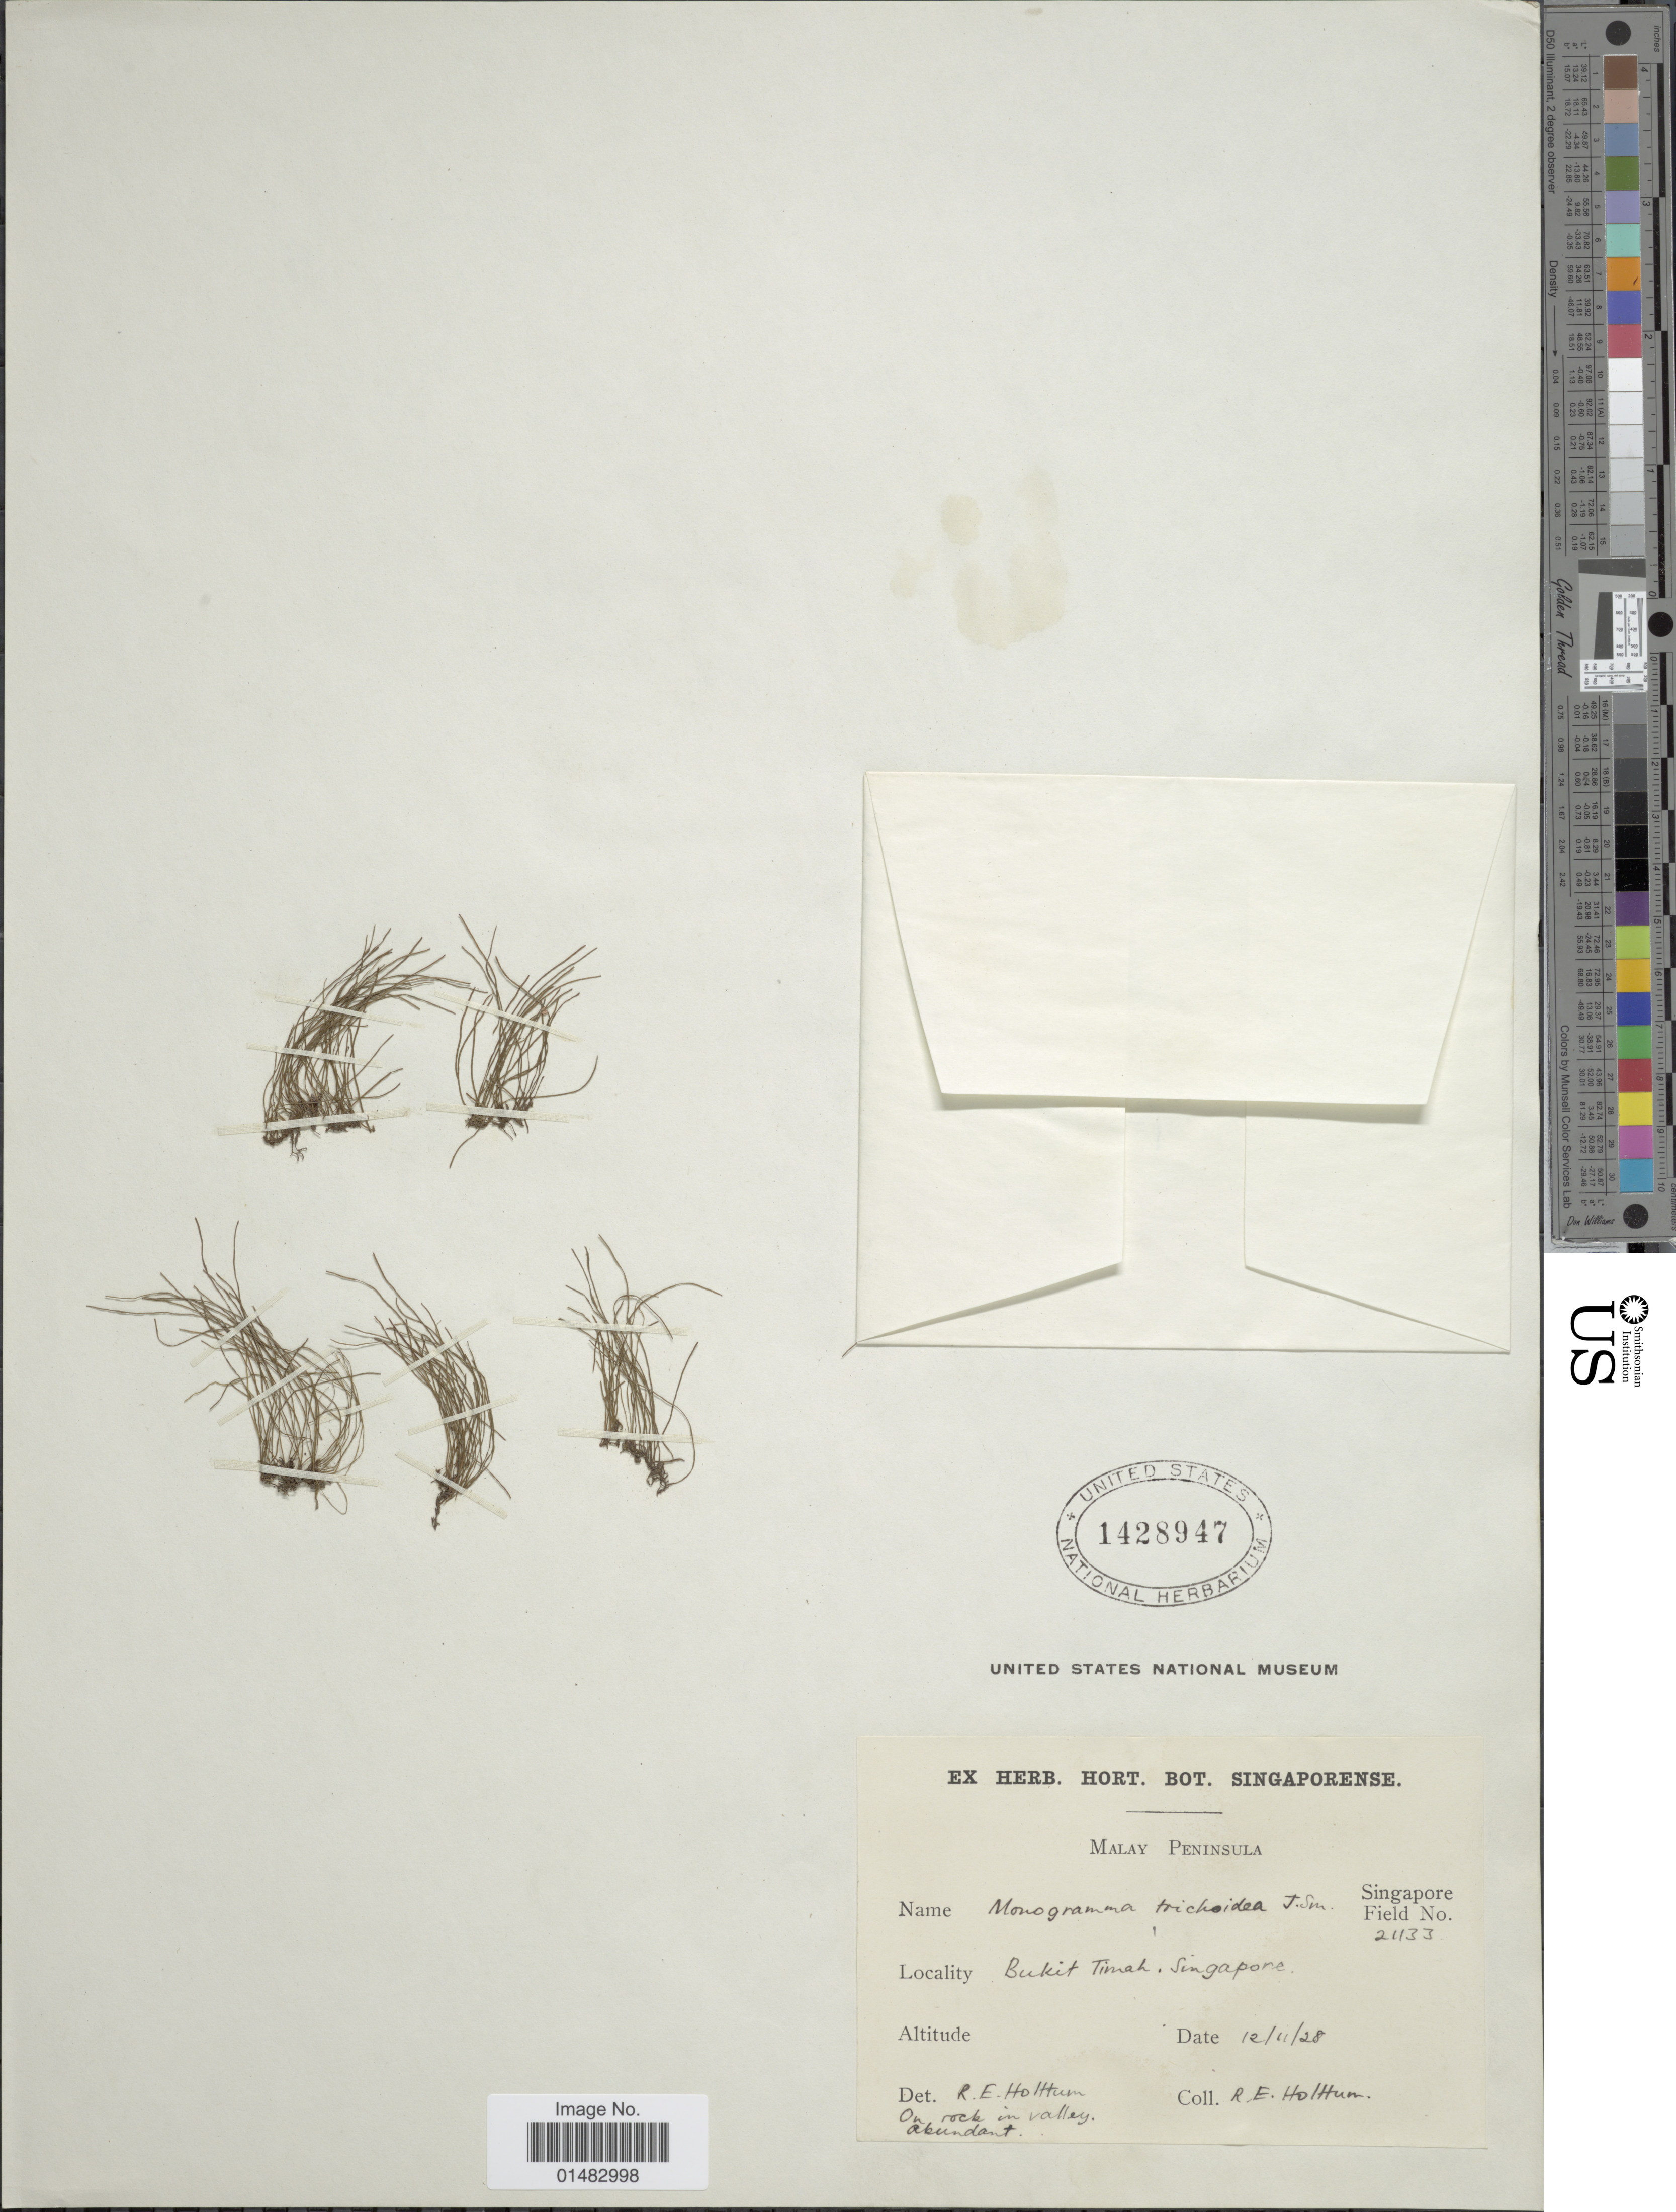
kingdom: Plantae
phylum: Tracheophyta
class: Polypodiopsida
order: Polypodiales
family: Pteridaceae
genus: Monogramma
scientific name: Monogramma trichoidea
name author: (Fée) Hook. & Baker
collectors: R. E. Holttum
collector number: Singapore Field 21133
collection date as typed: Transcribed d/m/y: 12/11/28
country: Singapore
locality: Bukit Timah [interpreted]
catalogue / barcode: US 1428947